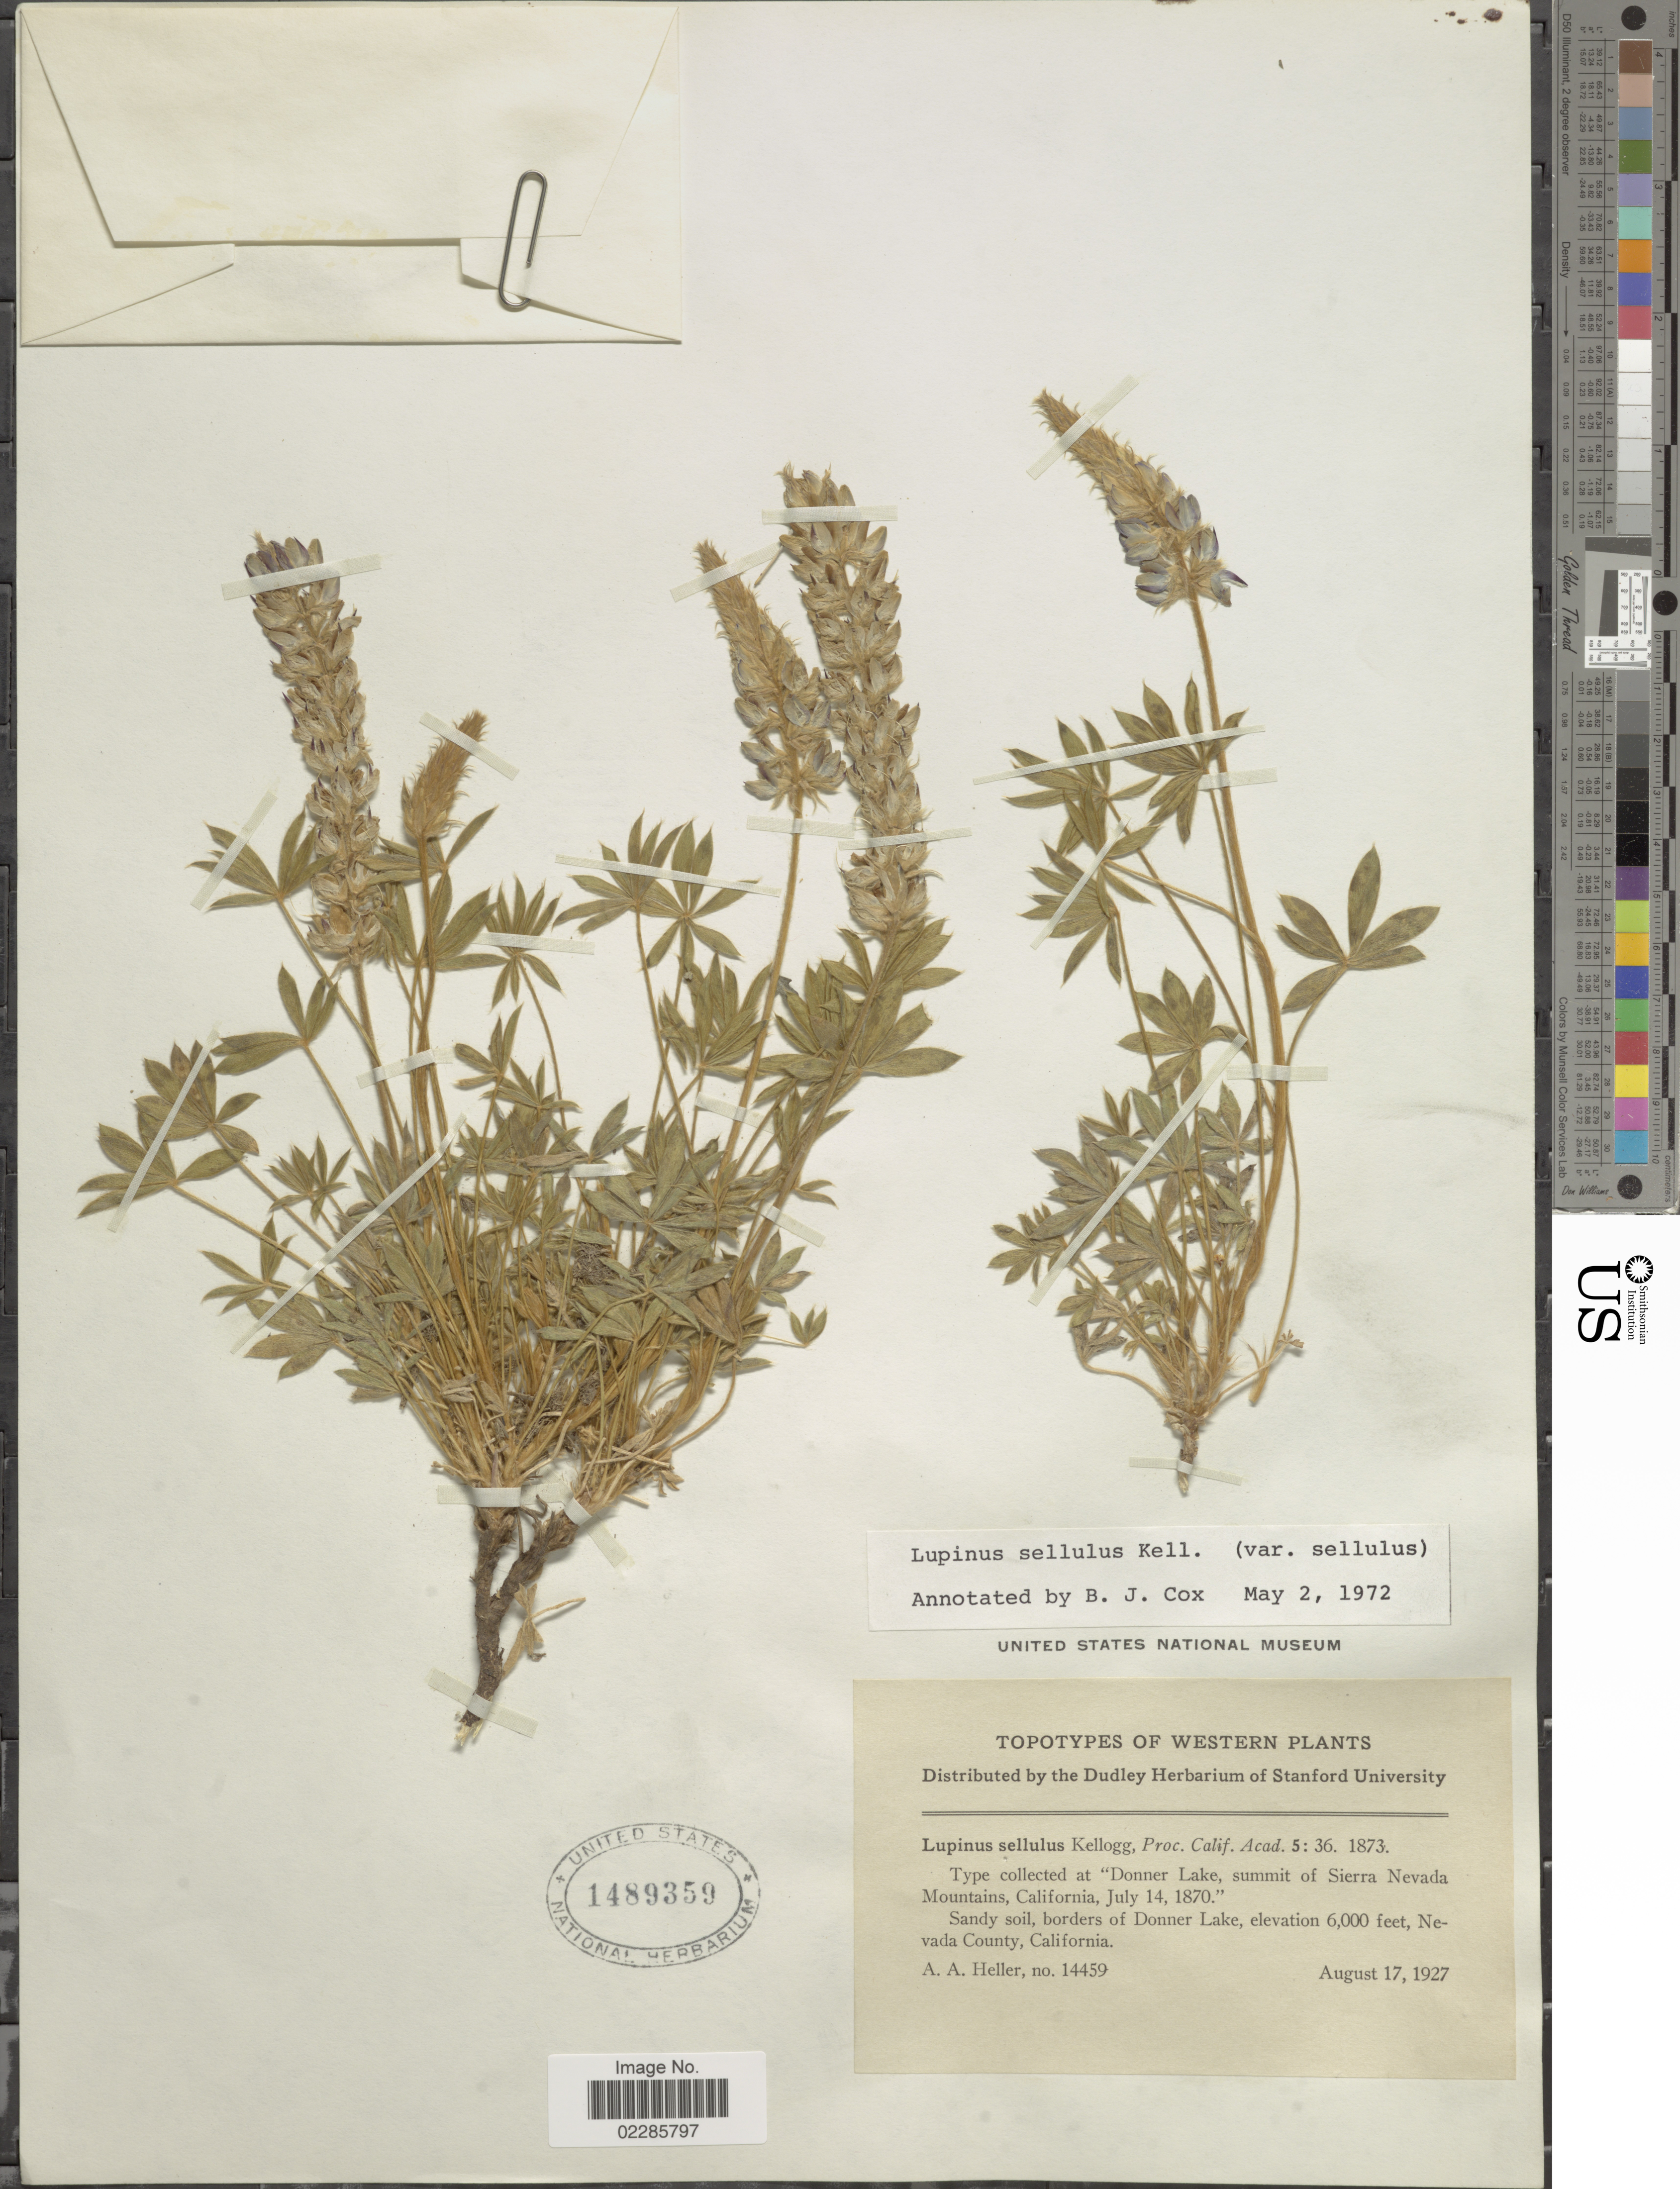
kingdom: Plantae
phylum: Tracheophyta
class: Magnoliopsida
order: Fabales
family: Fabaceae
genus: Lupinus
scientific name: Lupinus sellulus var. sellulus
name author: Kellogg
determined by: Cox, B. J.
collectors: A. A. Heller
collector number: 14459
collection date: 1927-08-17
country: United States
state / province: California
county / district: Nevada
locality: Donner Lake, summit of Sierra Nevada Mountains, Sandy soil, borders of Donner Lake, Nevada County, California, Topotypes of Western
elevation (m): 1829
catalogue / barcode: US 1489359